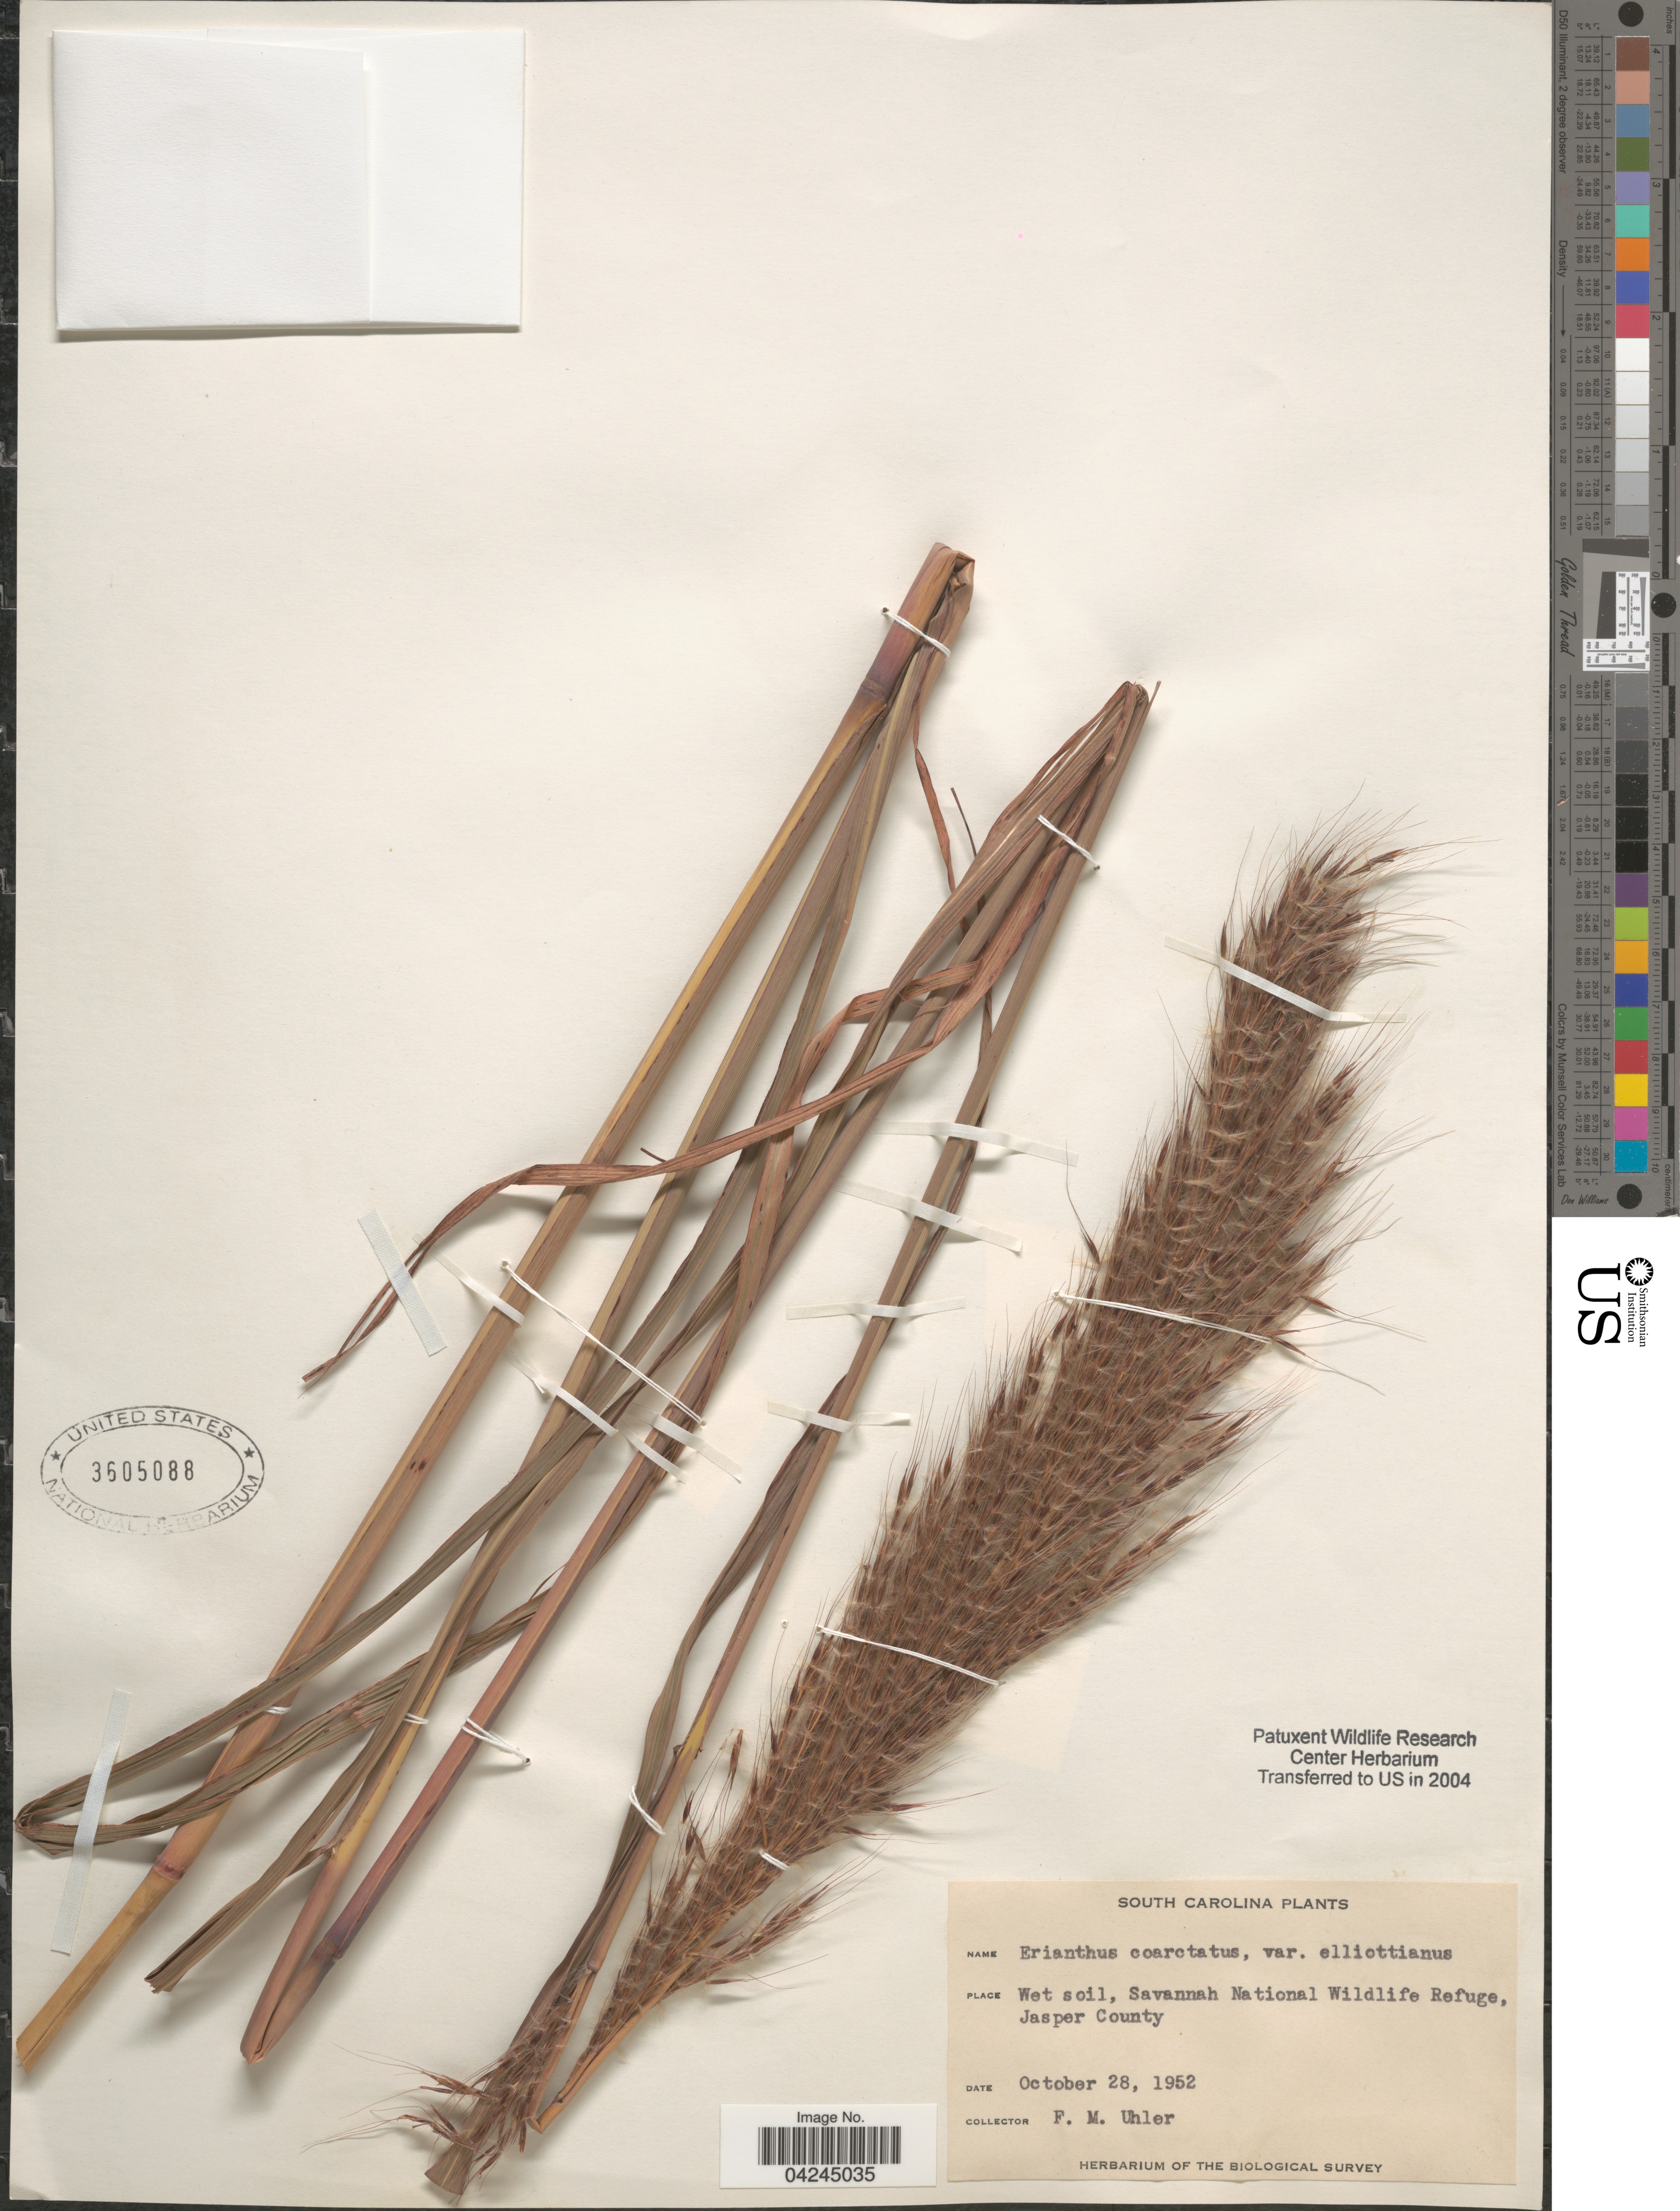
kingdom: Plantae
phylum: Tracheophyta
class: Liliopsida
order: Poales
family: Poaceae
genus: Erianthus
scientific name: Erianthus coarctatus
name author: Fernald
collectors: F. M. Uhler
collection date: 1952-10-28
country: United States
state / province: South Carolina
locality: Wet soil, Savannah National Wildlife Refuge, Jasper County. Biological Survey.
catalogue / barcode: US 3605088